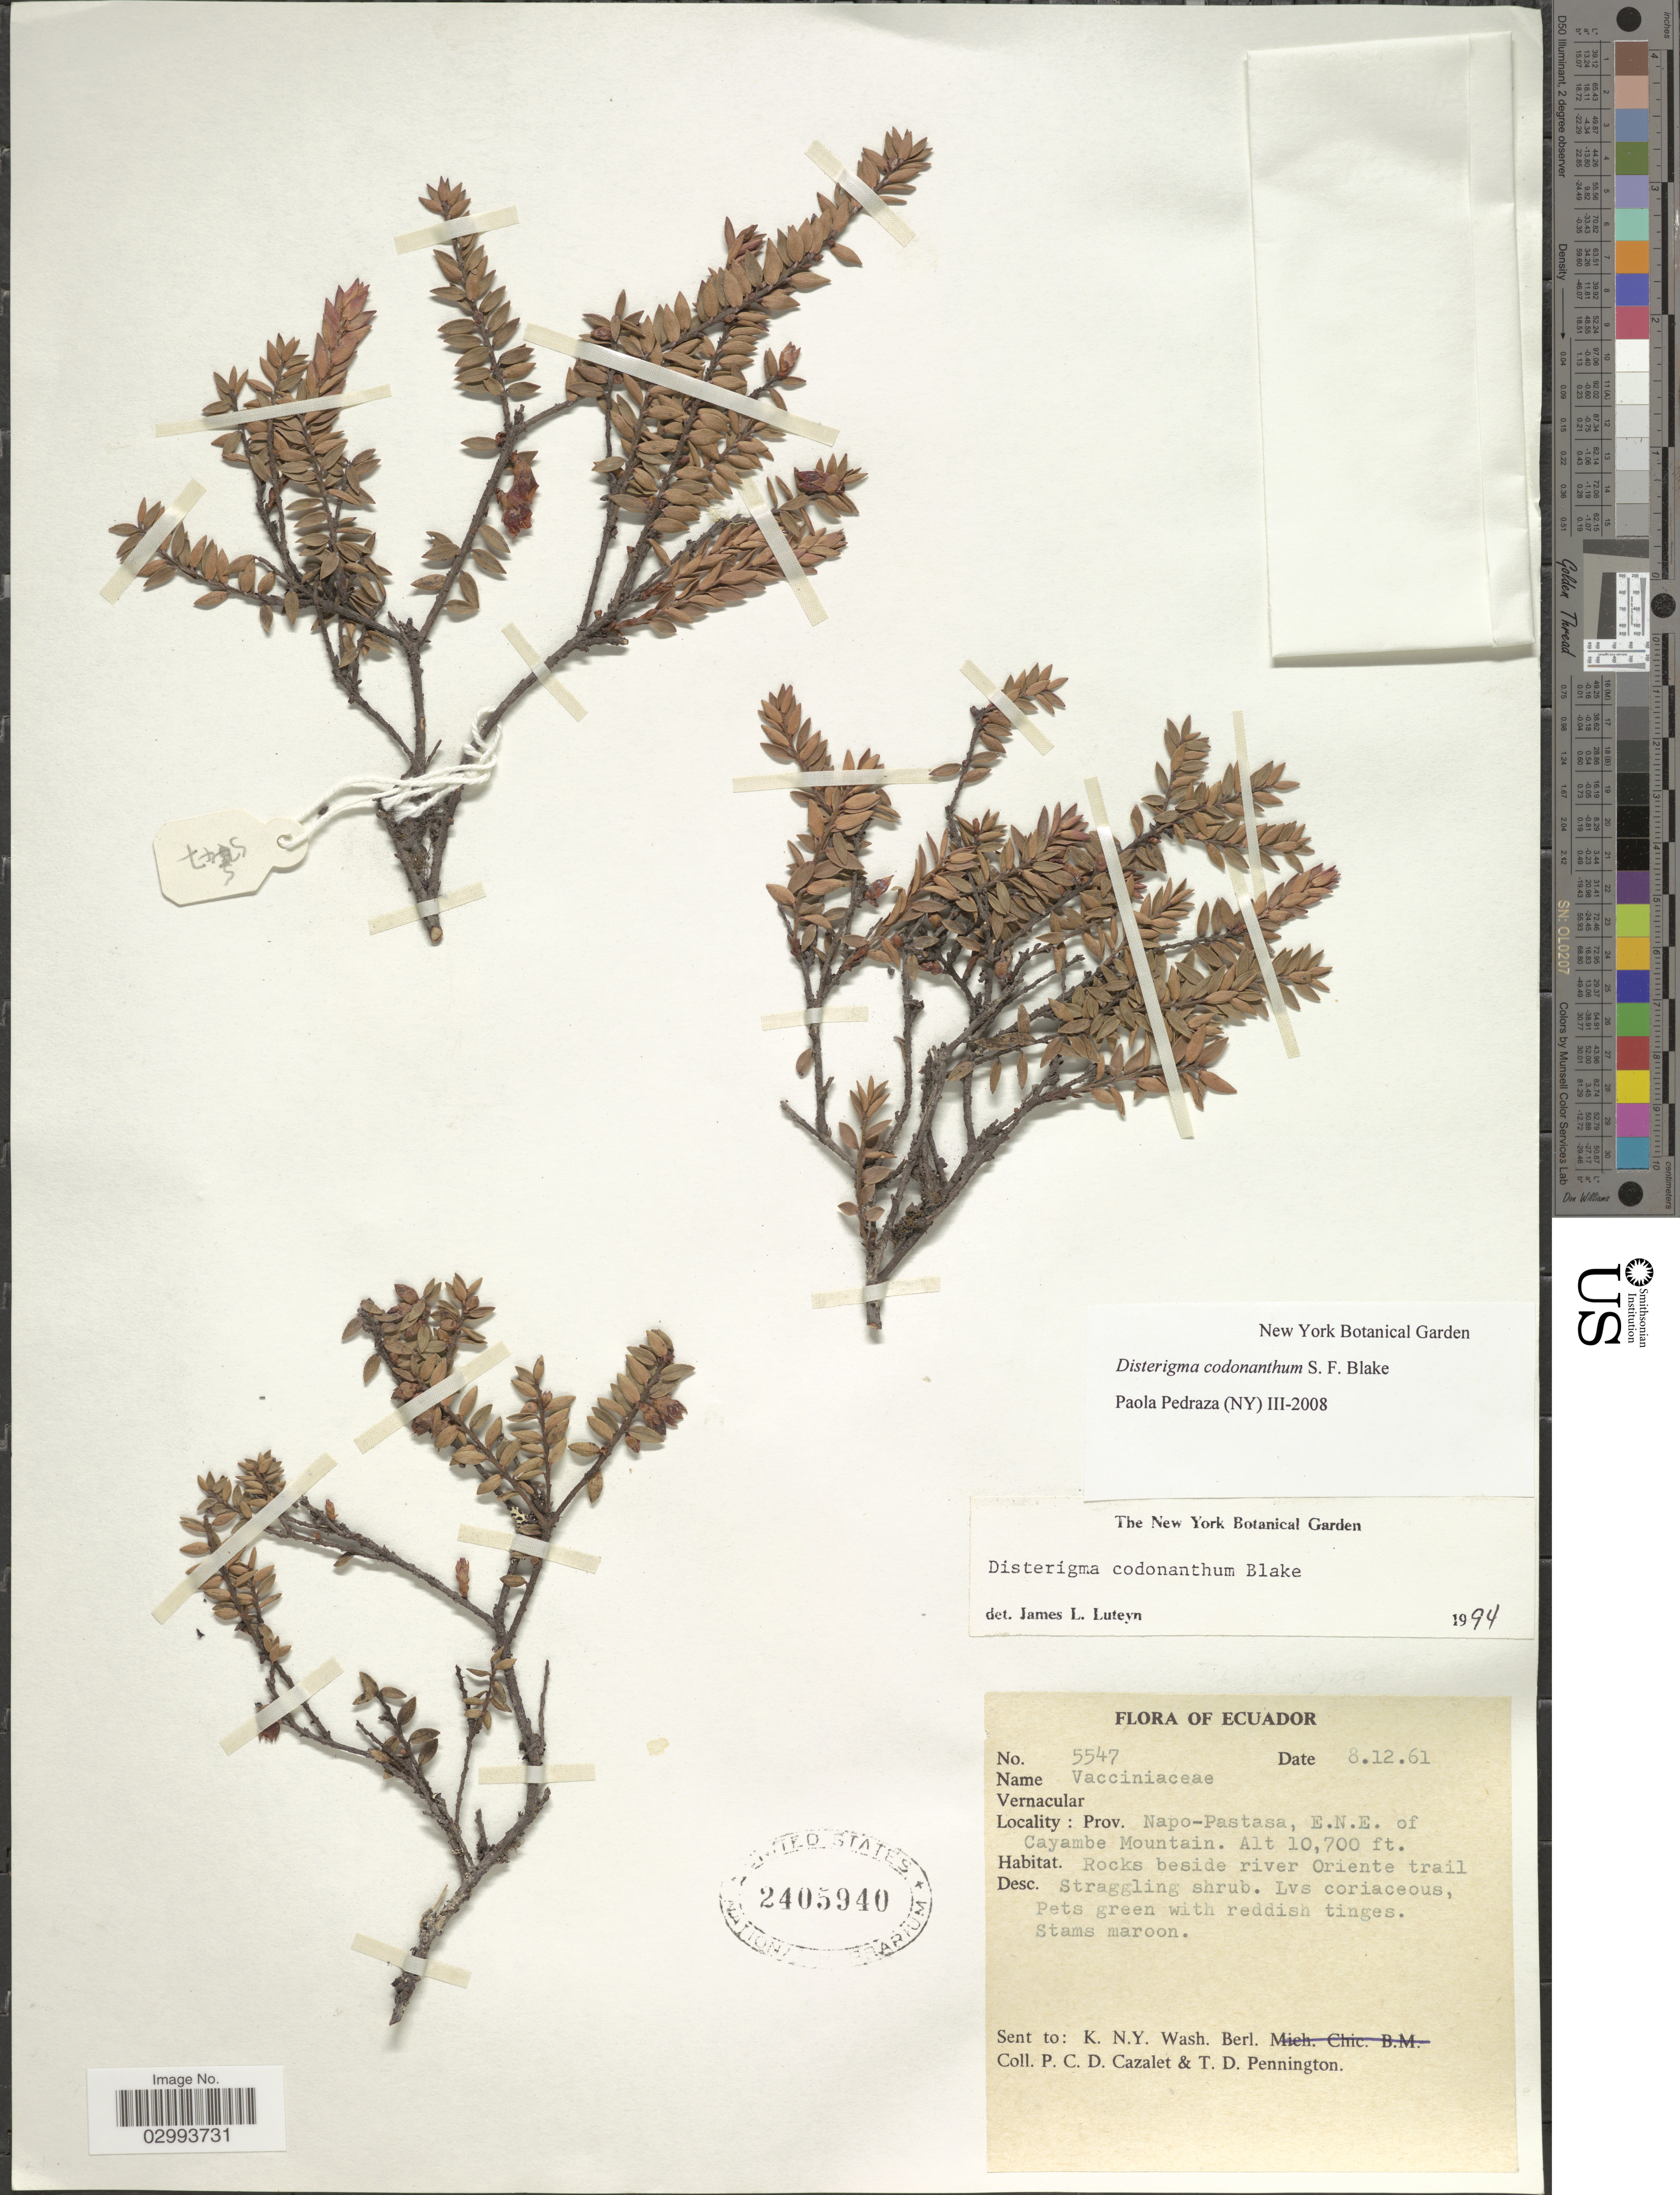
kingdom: Plantae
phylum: Tracheophyta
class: Magnoliopsida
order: Ericales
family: Ericaceae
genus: Disterigma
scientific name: Disterigma codonanthum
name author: S.F. Blake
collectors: P. C. D. Cazalet & T. D. Pennington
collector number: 5547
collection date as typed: Transcribed d/m/y: 8/12/61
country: Ecuador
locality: Prov. Napo-Pastaza, E.N.E. of Cayambe Mountain, Rocks beside river Oriente trail.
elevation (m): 3261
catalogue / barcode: US 2405940